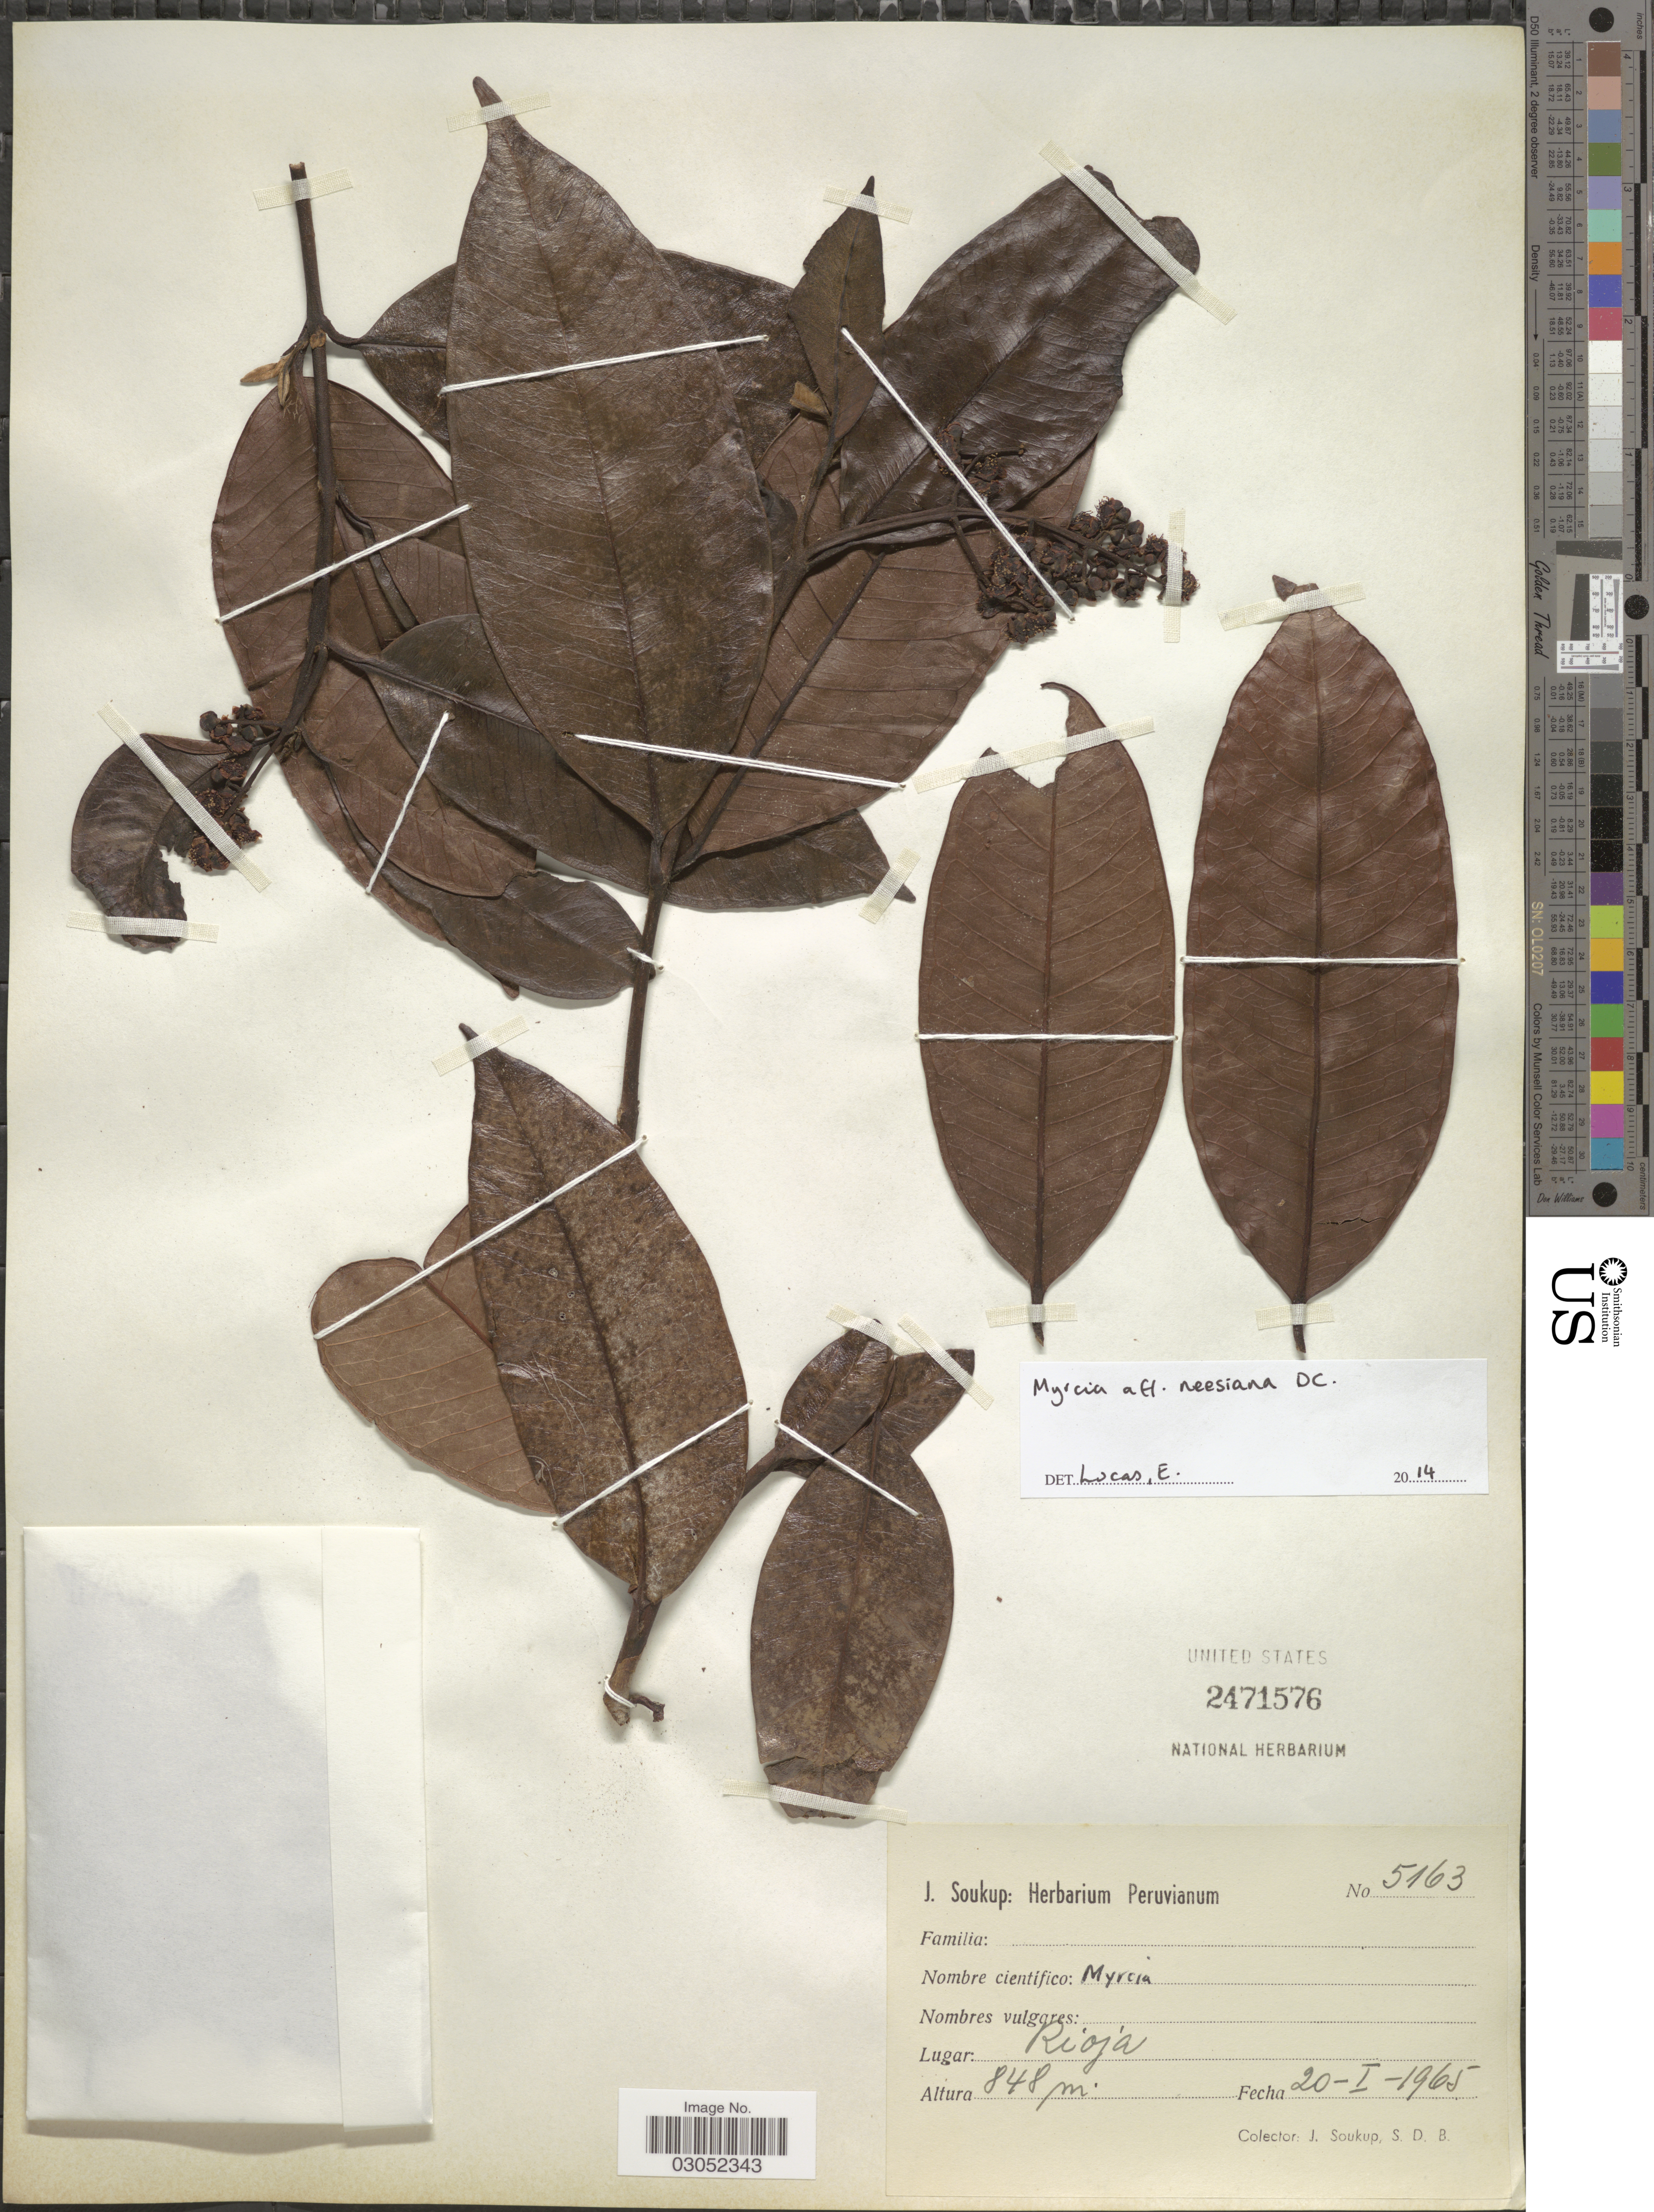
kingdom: Plantae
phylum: Tracheophyta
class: Magnoliopsida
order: Myrtales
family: Myrtaceae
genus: Myrcia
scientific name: Myrcia neesiana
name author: DC.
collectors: J. Soukup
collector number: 5163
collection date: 1965-01-20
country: Peru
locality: Rioja.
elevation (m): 848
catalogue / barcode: US 2471576